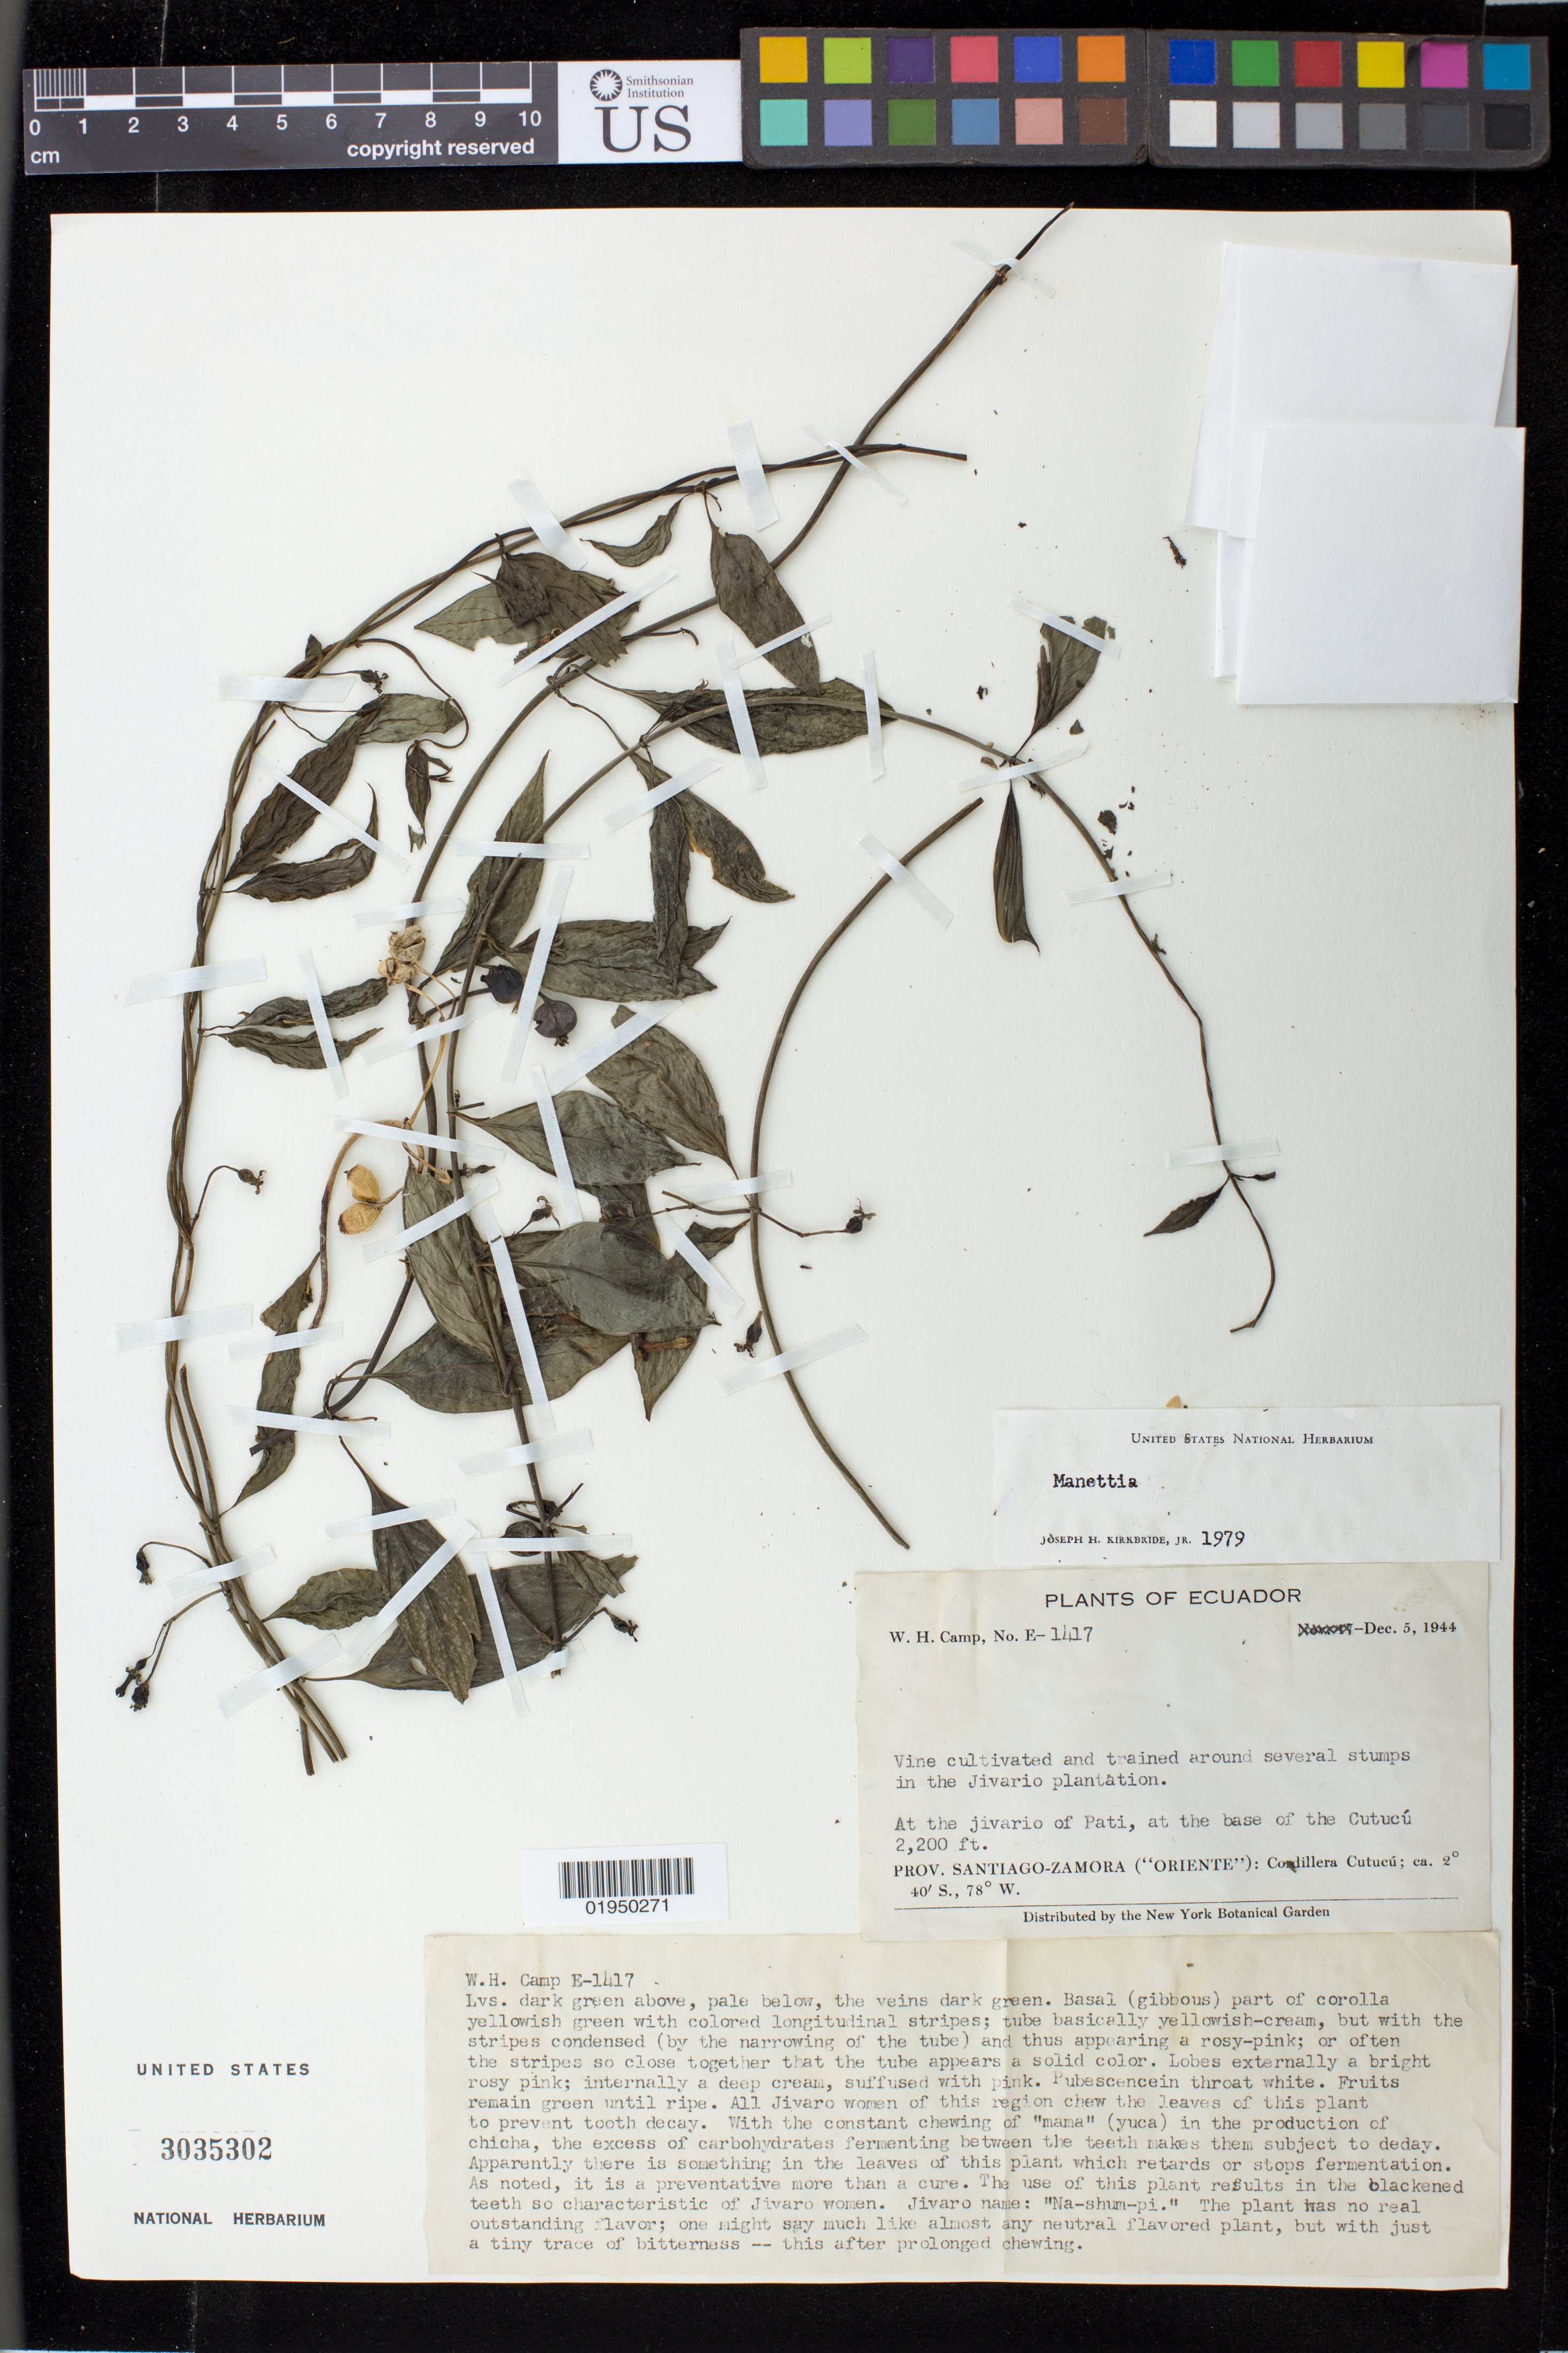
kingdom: Plantae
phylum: Tracheophyta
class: Magnoliopsida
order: Gentianales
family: Rubiaceae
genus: Manettia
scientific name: Manettia sp.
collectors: W. H. Camp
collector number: E- 1417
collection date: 1944-12-05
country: Ecuador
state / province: Morona-Santiago / Zamora-Chinchipe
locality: Cordillera Cutucu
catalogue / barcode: US 3035302